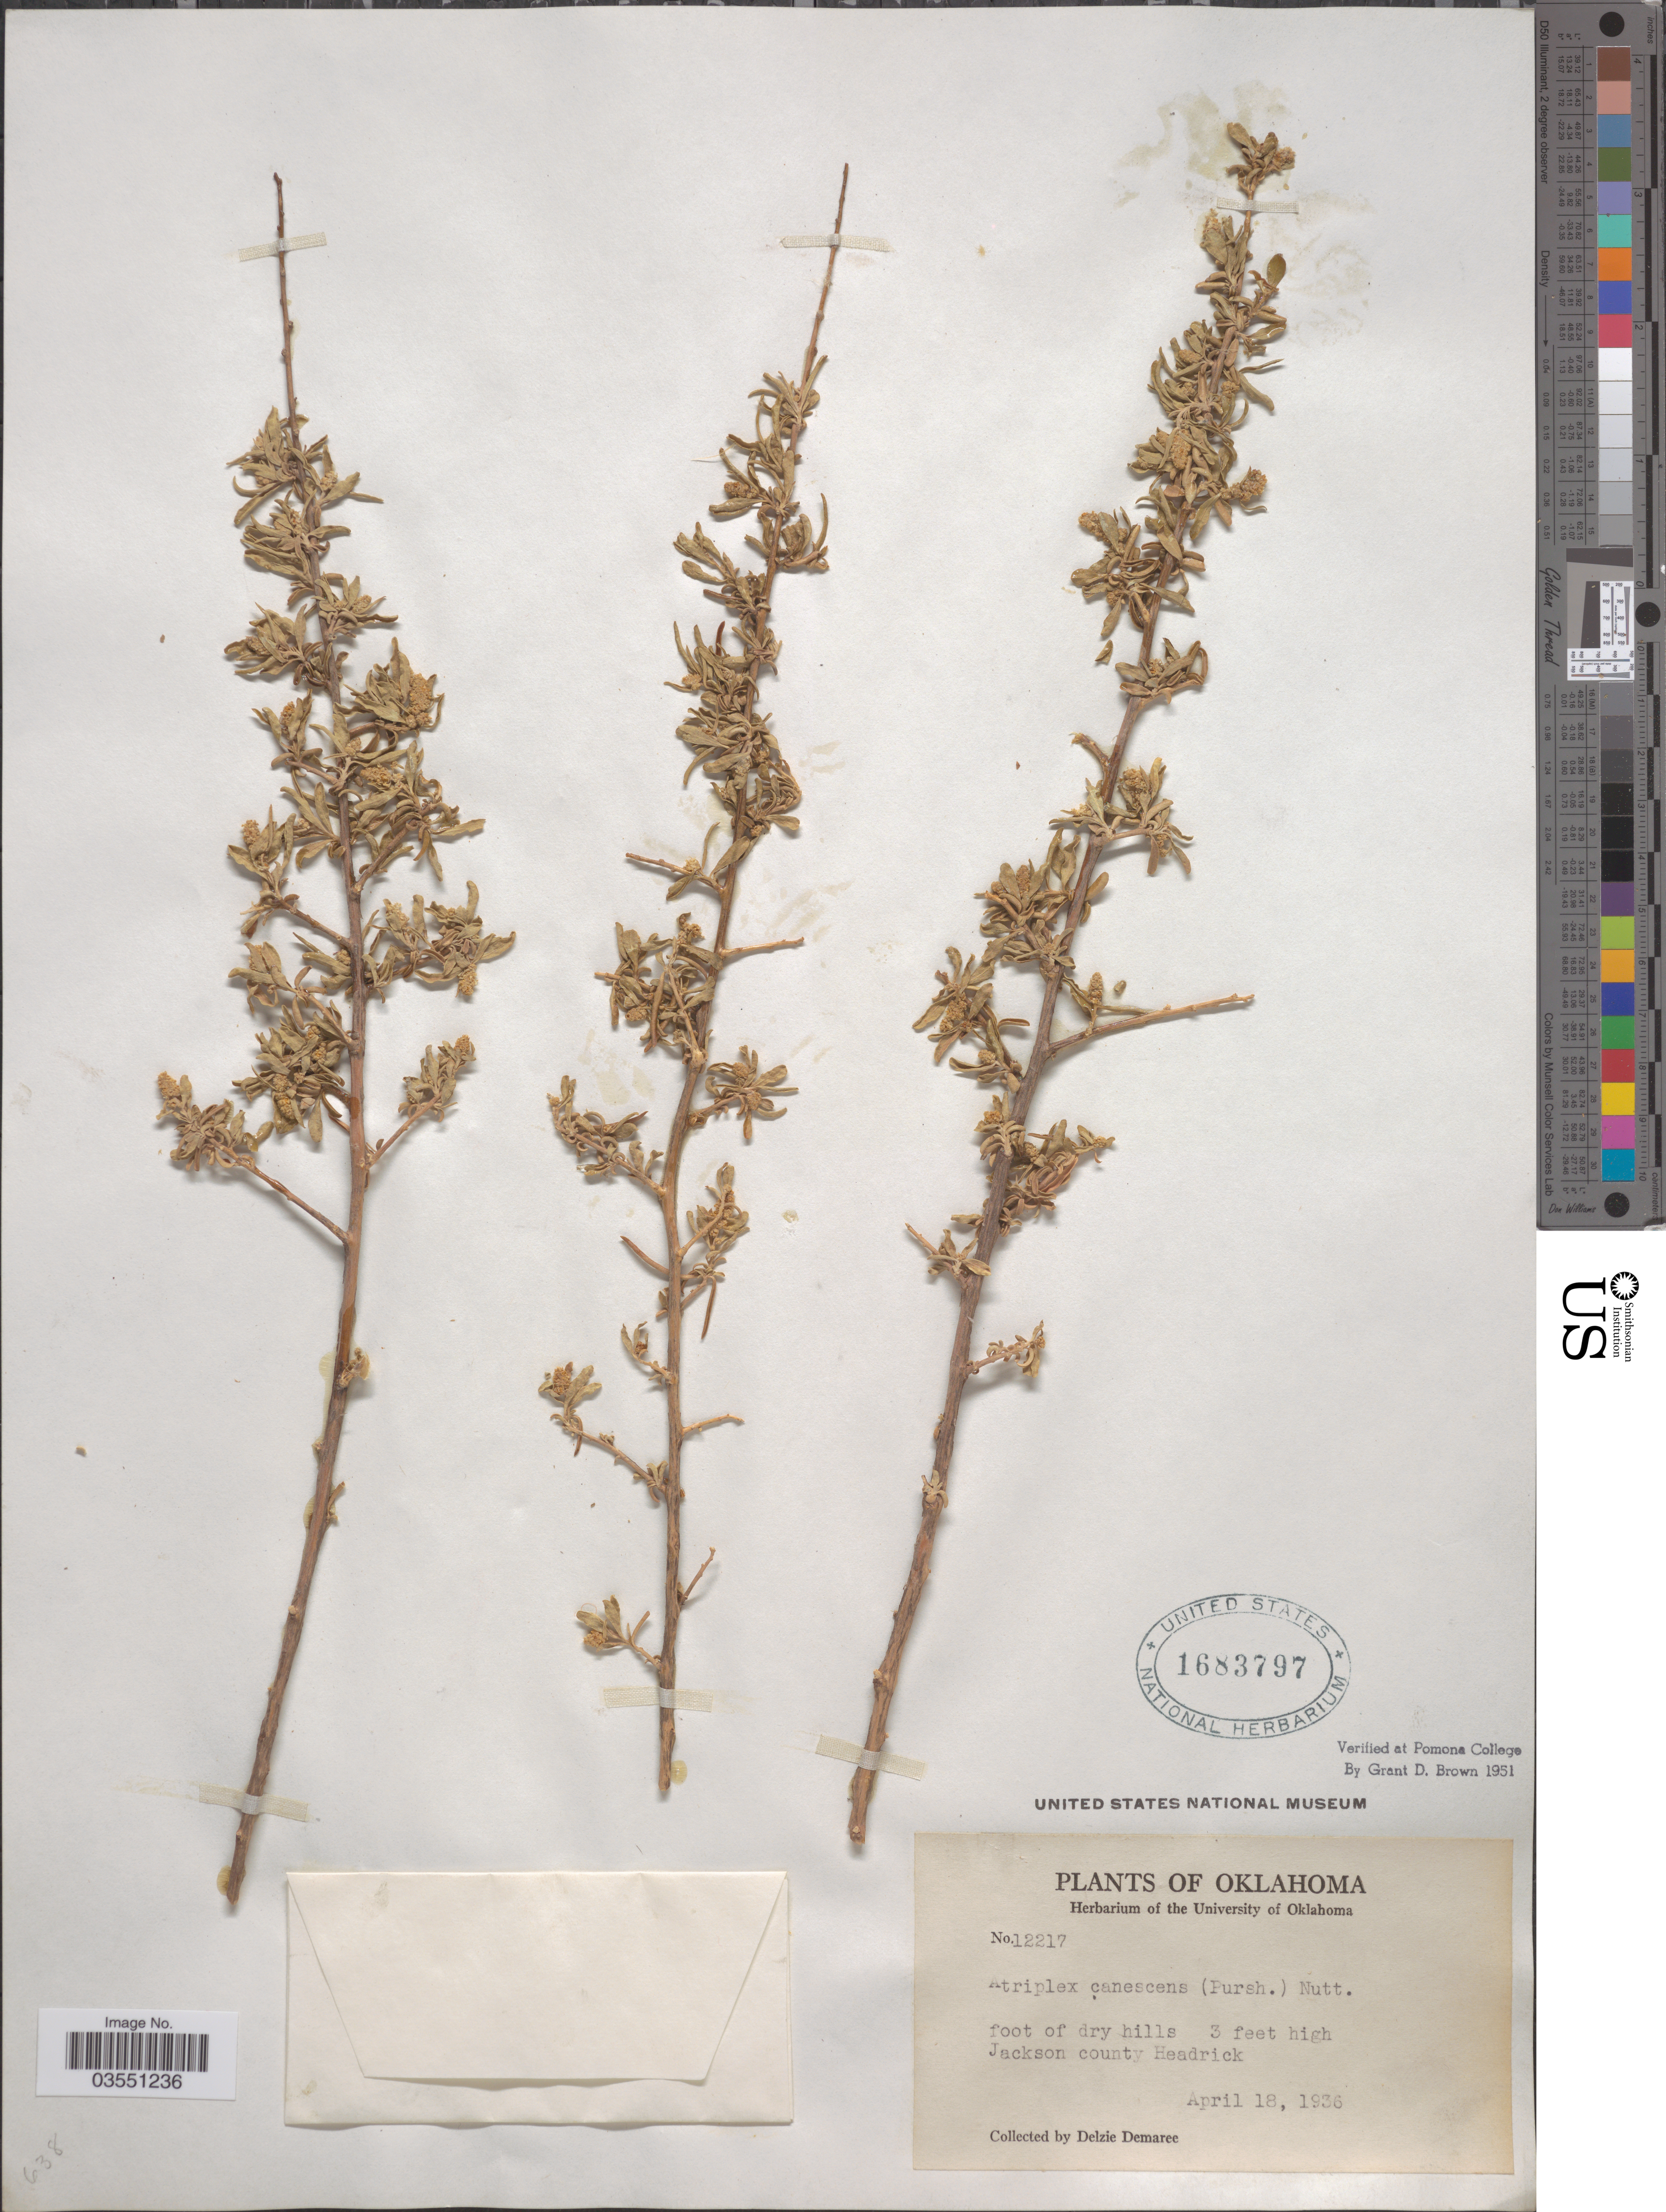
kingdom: Plantae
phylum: Tracheophyta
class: Magnoliopsida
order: Caryophyllales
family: Amaranthaceae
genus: Atriplex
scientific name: Atriplex canescens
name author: (Pursh) Nutt.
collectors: D. Demaree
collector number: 12217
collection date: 1936-04-18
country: United States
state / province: Oklahoma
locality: Jackson county Headrick.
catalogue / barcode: US 1683797